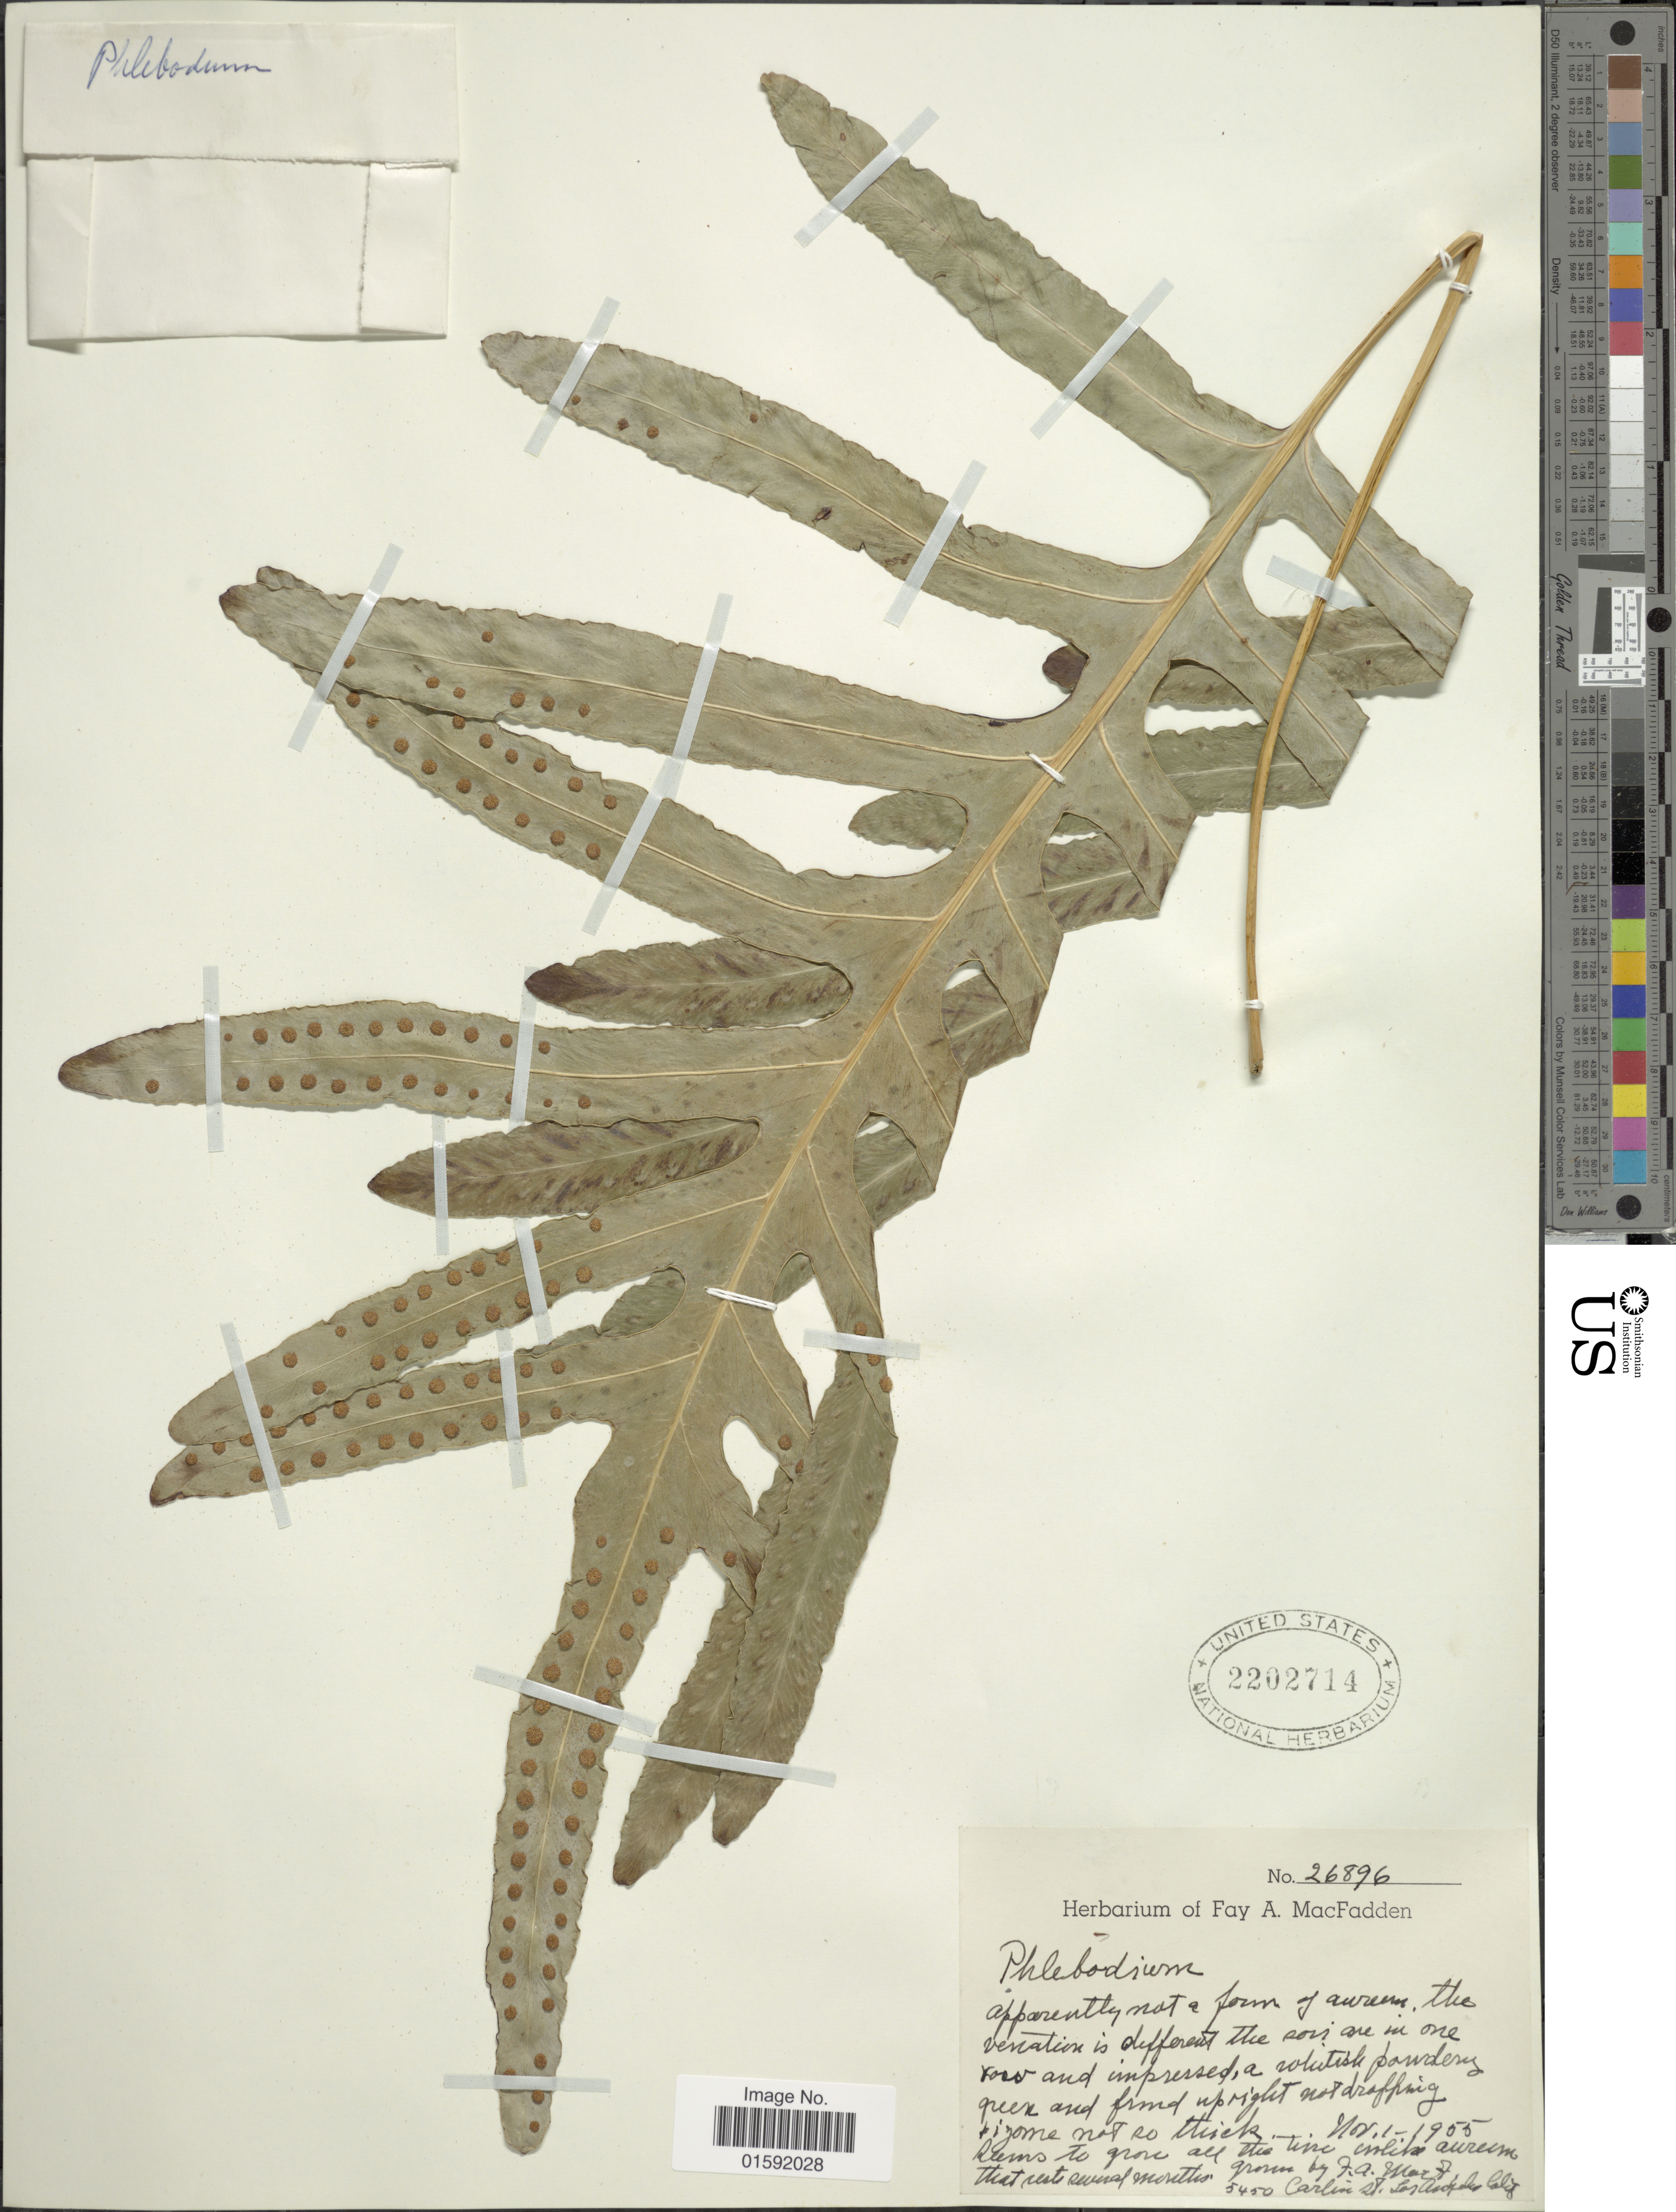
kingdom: Plantae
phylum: Tracheophyta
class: Polypodiopsida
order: Polypodiales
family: Polypodiaceae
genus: Phlebodium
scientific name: Phlebodium aureum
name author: (L.) J. Sm.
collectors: F. McFadden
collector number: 26896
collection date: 1955-11-01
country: United States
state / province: California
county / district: Los Angeles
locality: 5450 Calin str., Los Angeles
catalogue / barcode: US 2202714